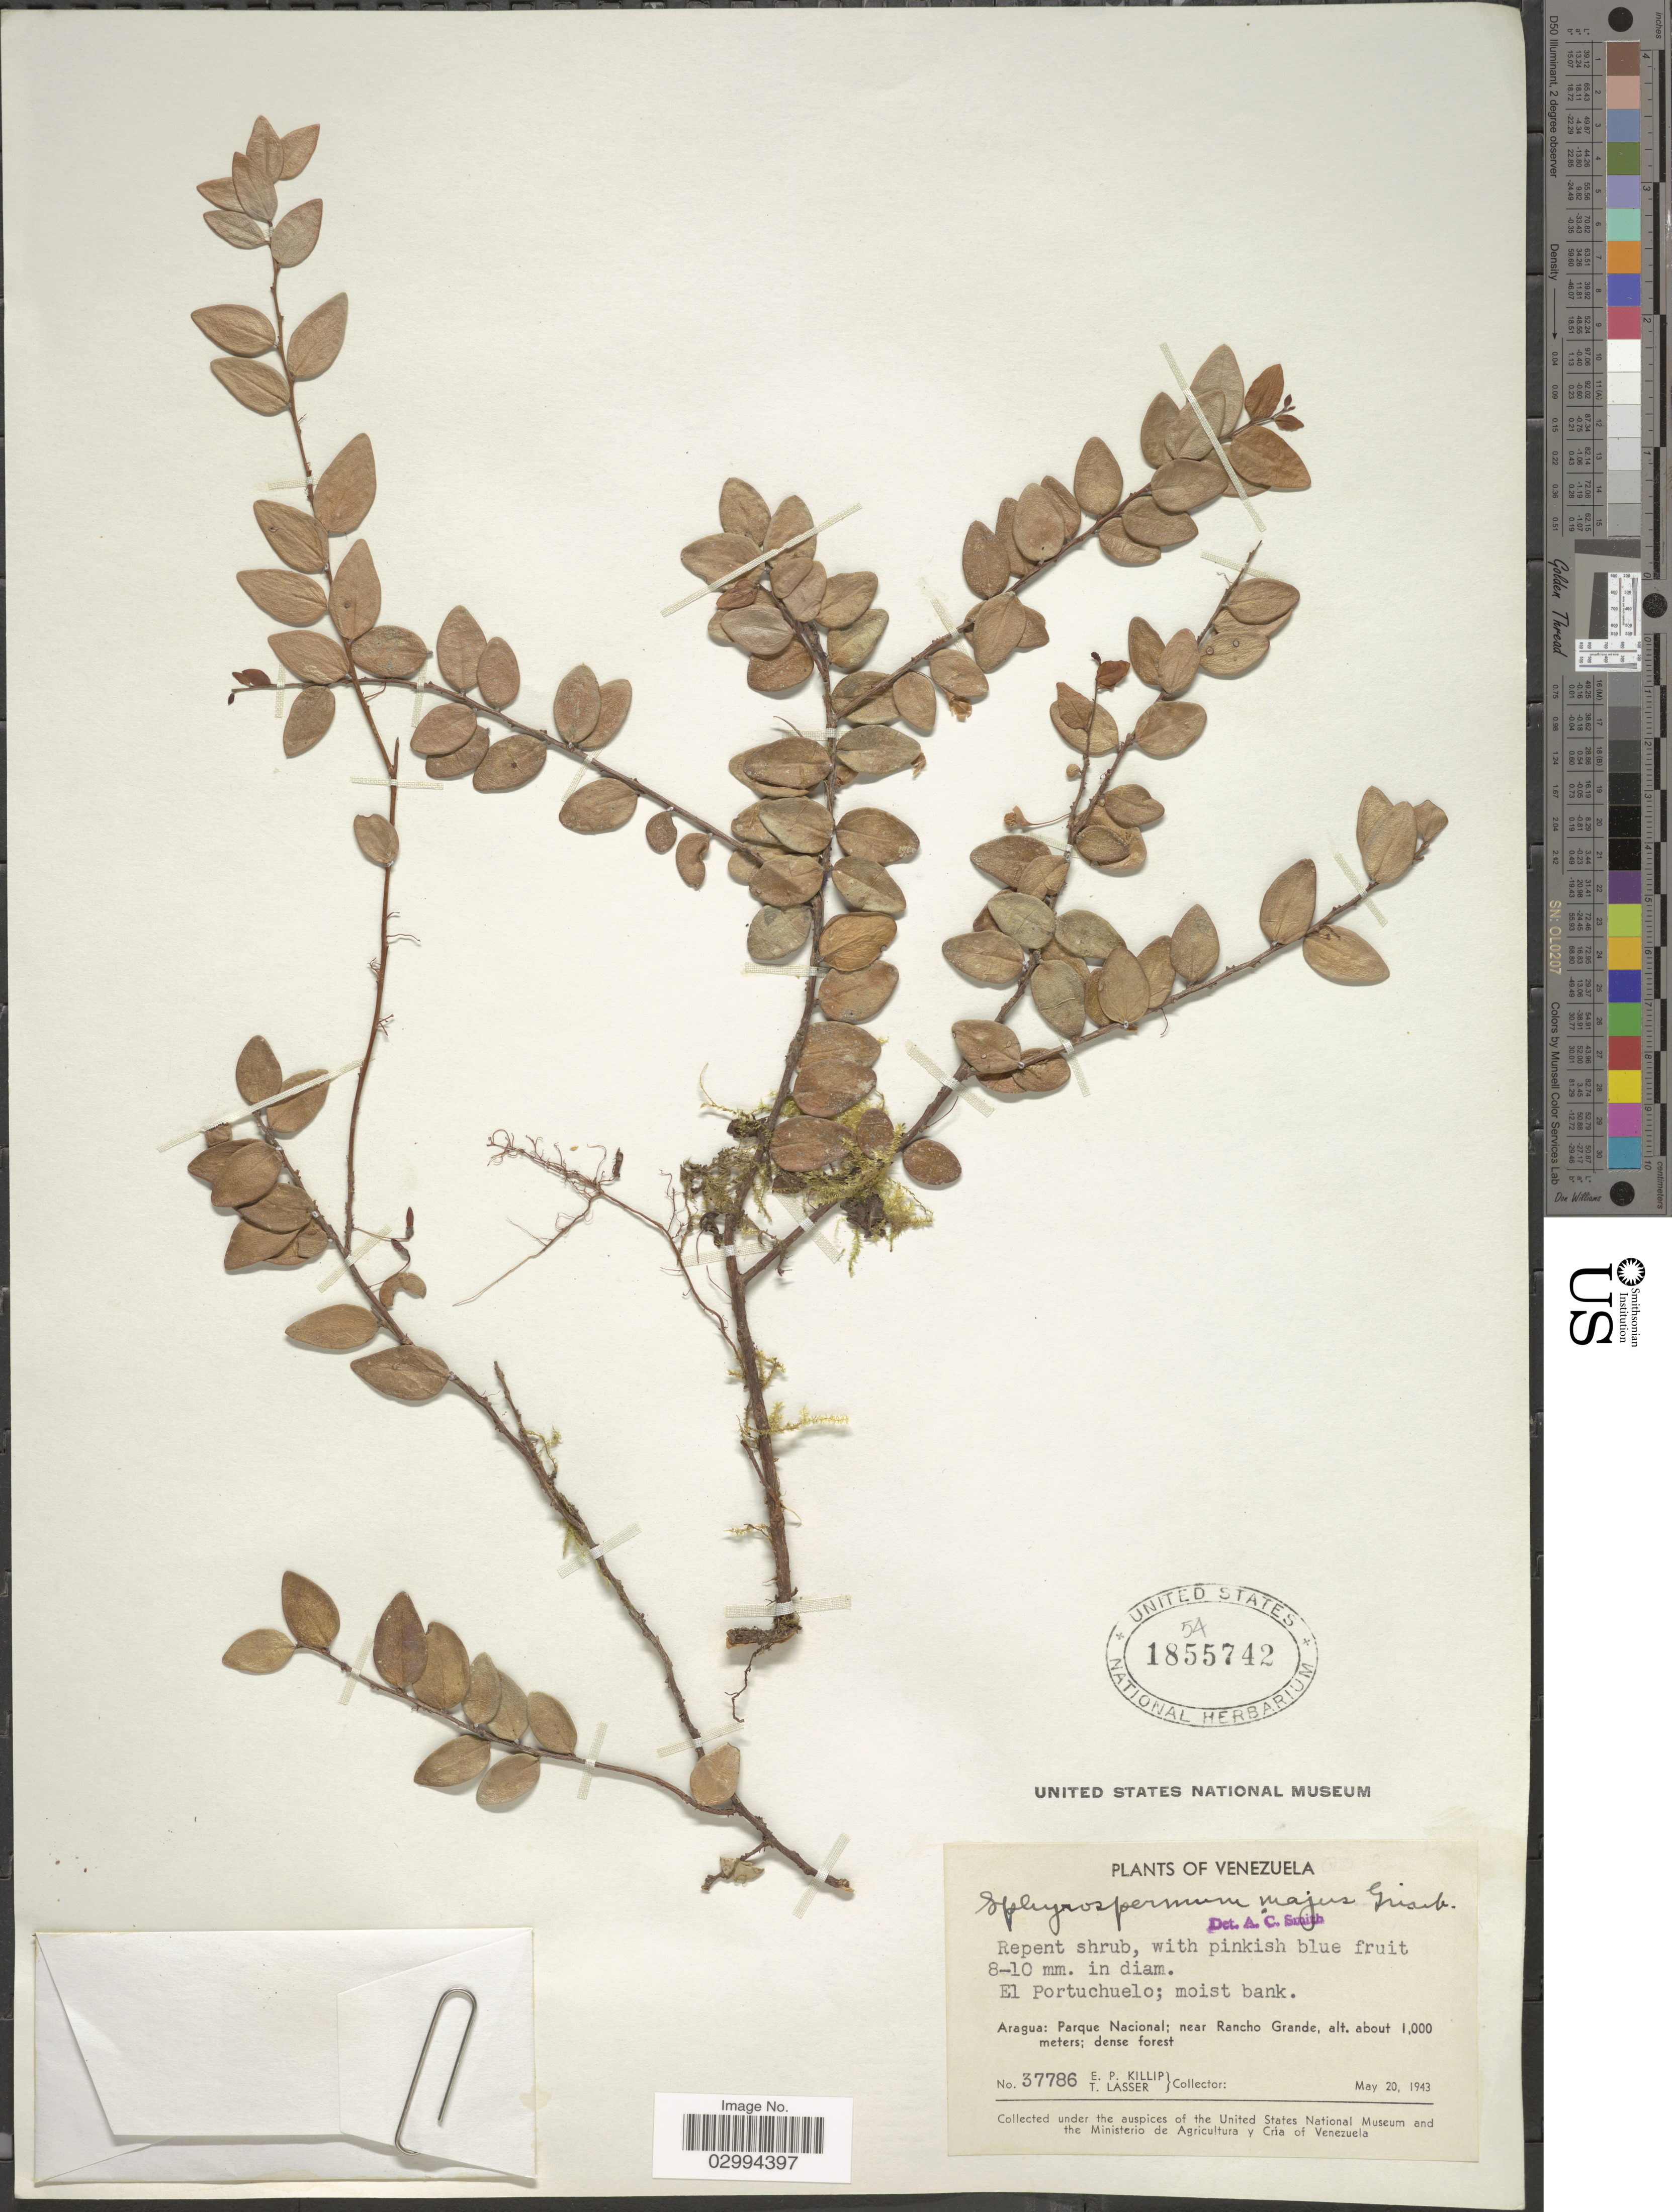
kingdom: Plantae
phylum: Tracheophyta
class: Magnoliopsida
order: Ericales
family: Ericaceae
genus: Sphyrospermum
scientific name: Sphyrospermum majus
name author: Griseb.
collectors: E. P. Killip & T. Lasser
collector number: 37786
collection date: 1943-05-20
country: Venezuela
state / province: Aragua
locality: Parque Nacional; near Rancho Grande.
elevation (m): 1000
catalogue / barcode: US 1855742